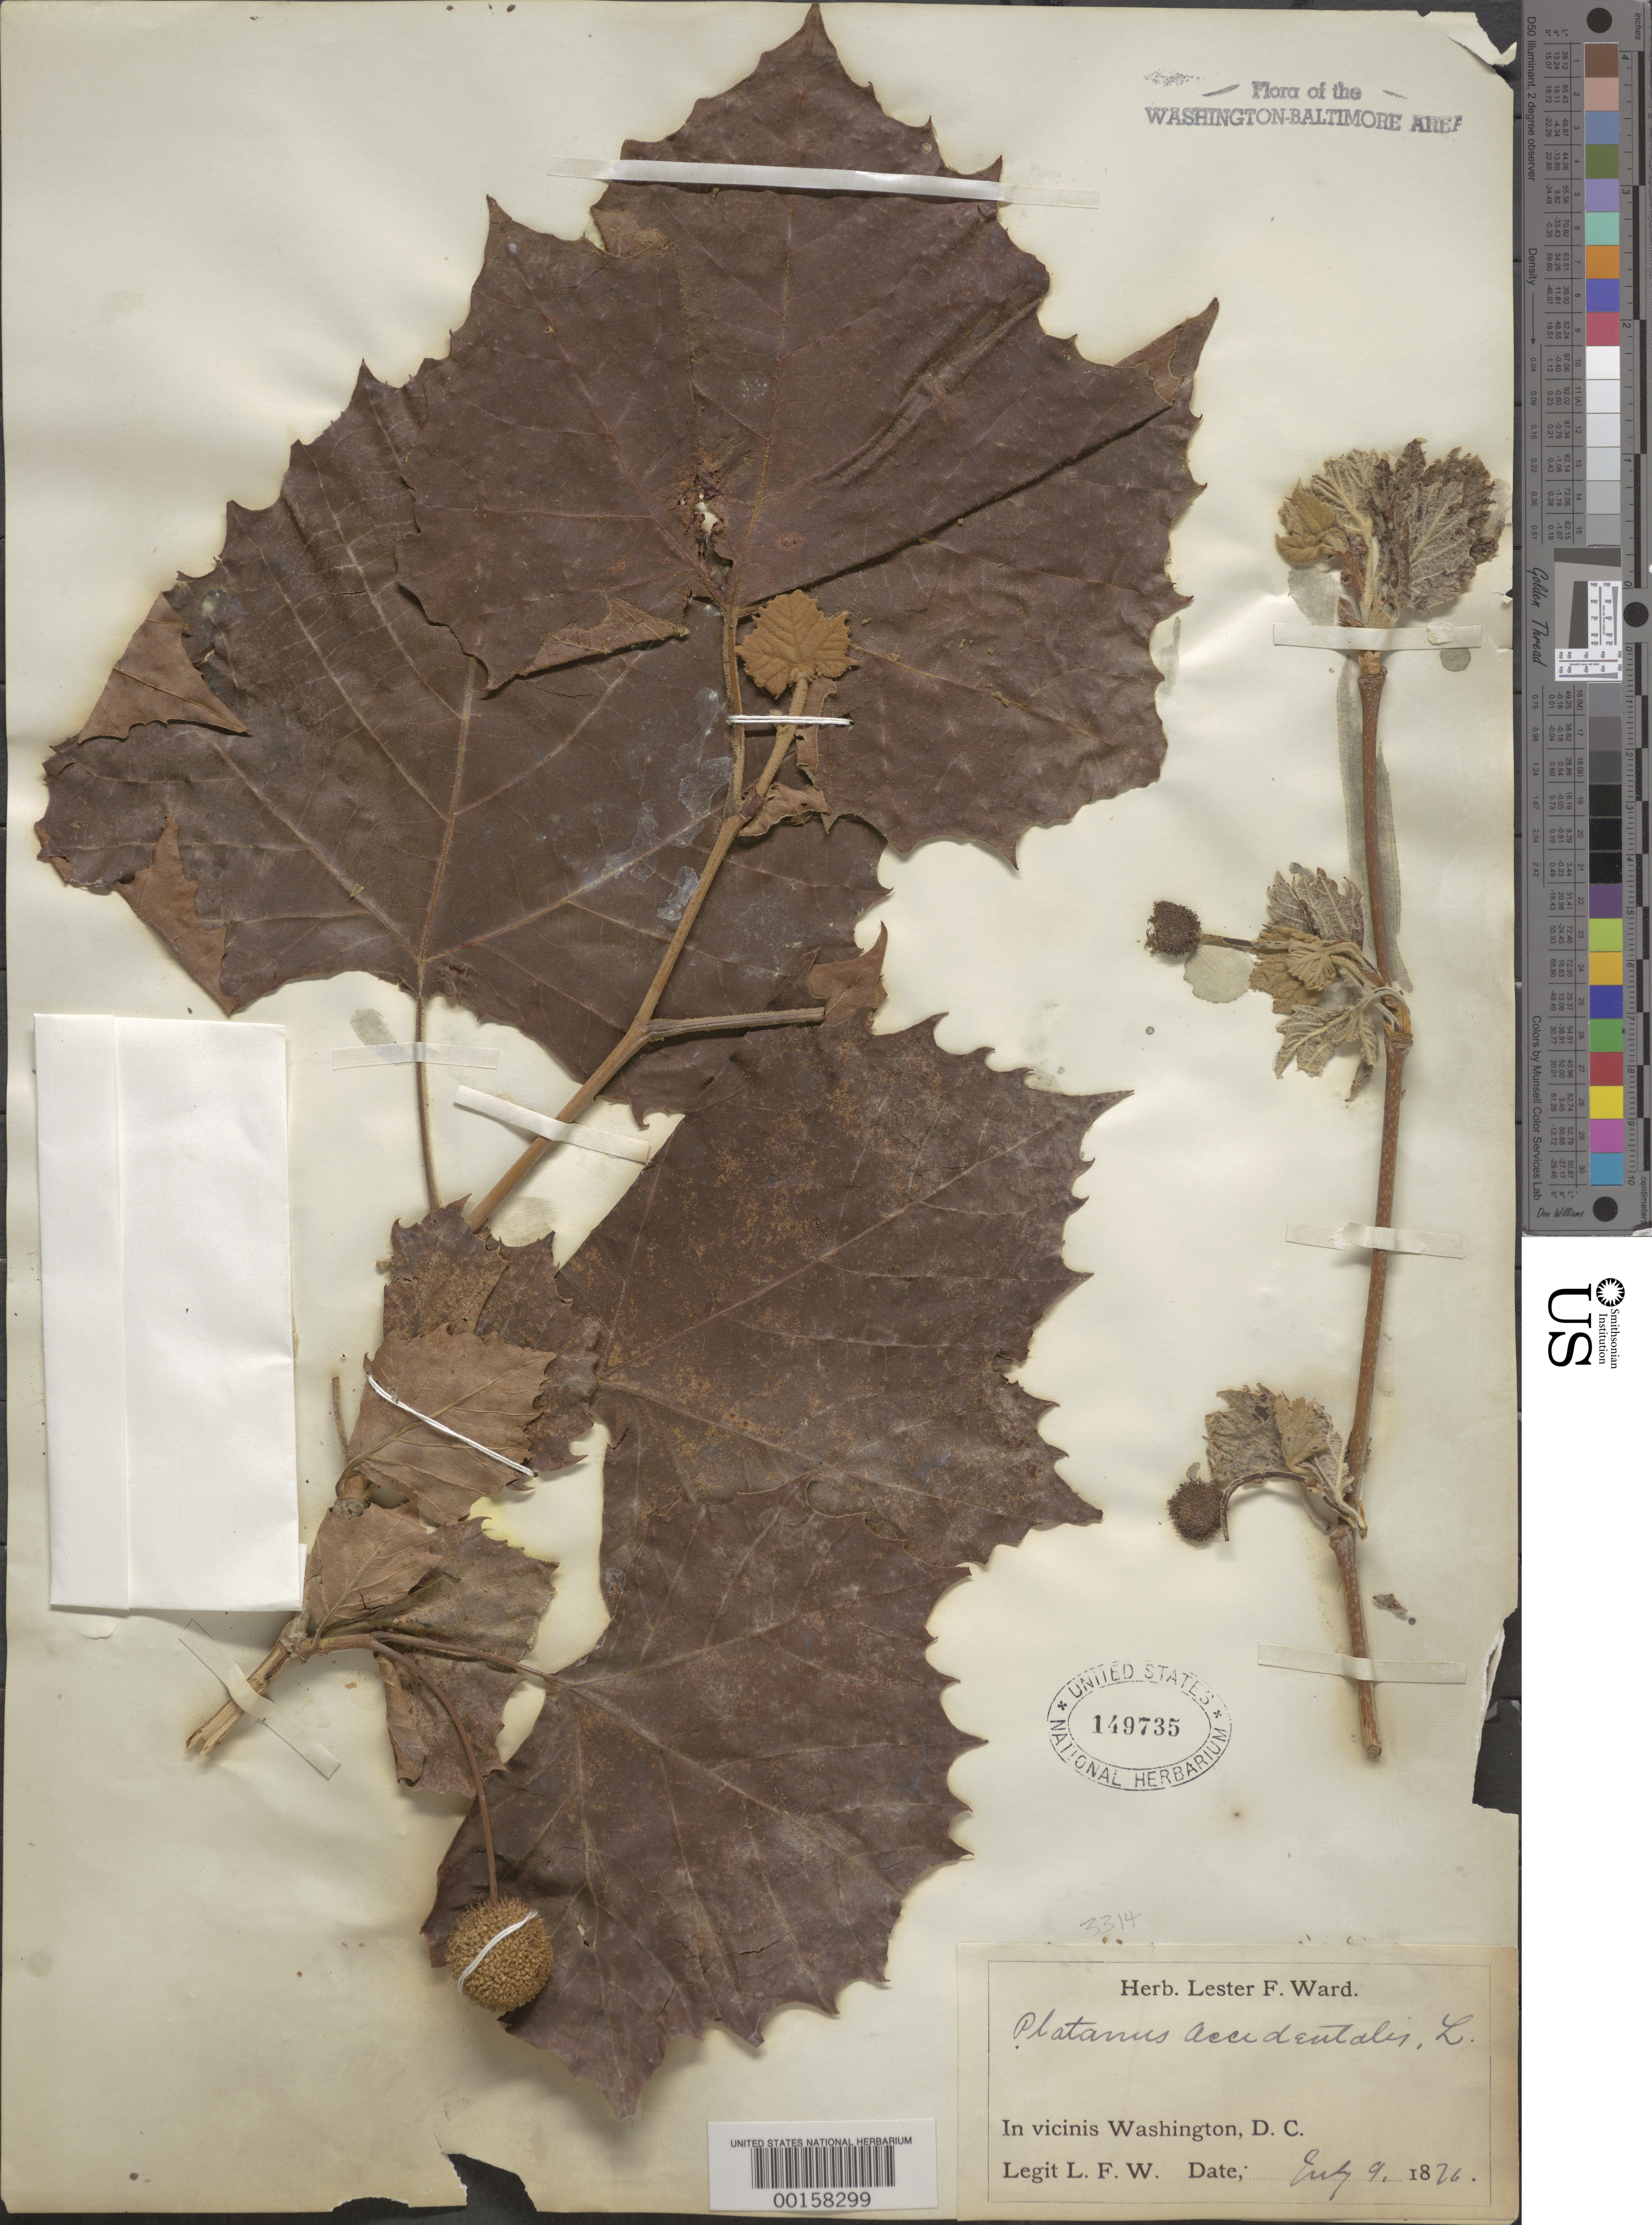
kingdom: Plantae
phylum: Tracheophyta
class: Magnoliopsida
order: Proteales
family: Platanaceae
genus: Platanus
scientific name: Platanus occidentalis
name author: L.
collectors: L. F. Ward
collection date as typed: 09 Jul 1876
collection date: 1876-07-09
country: United States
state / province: District of Columbia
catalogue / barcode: US 149735